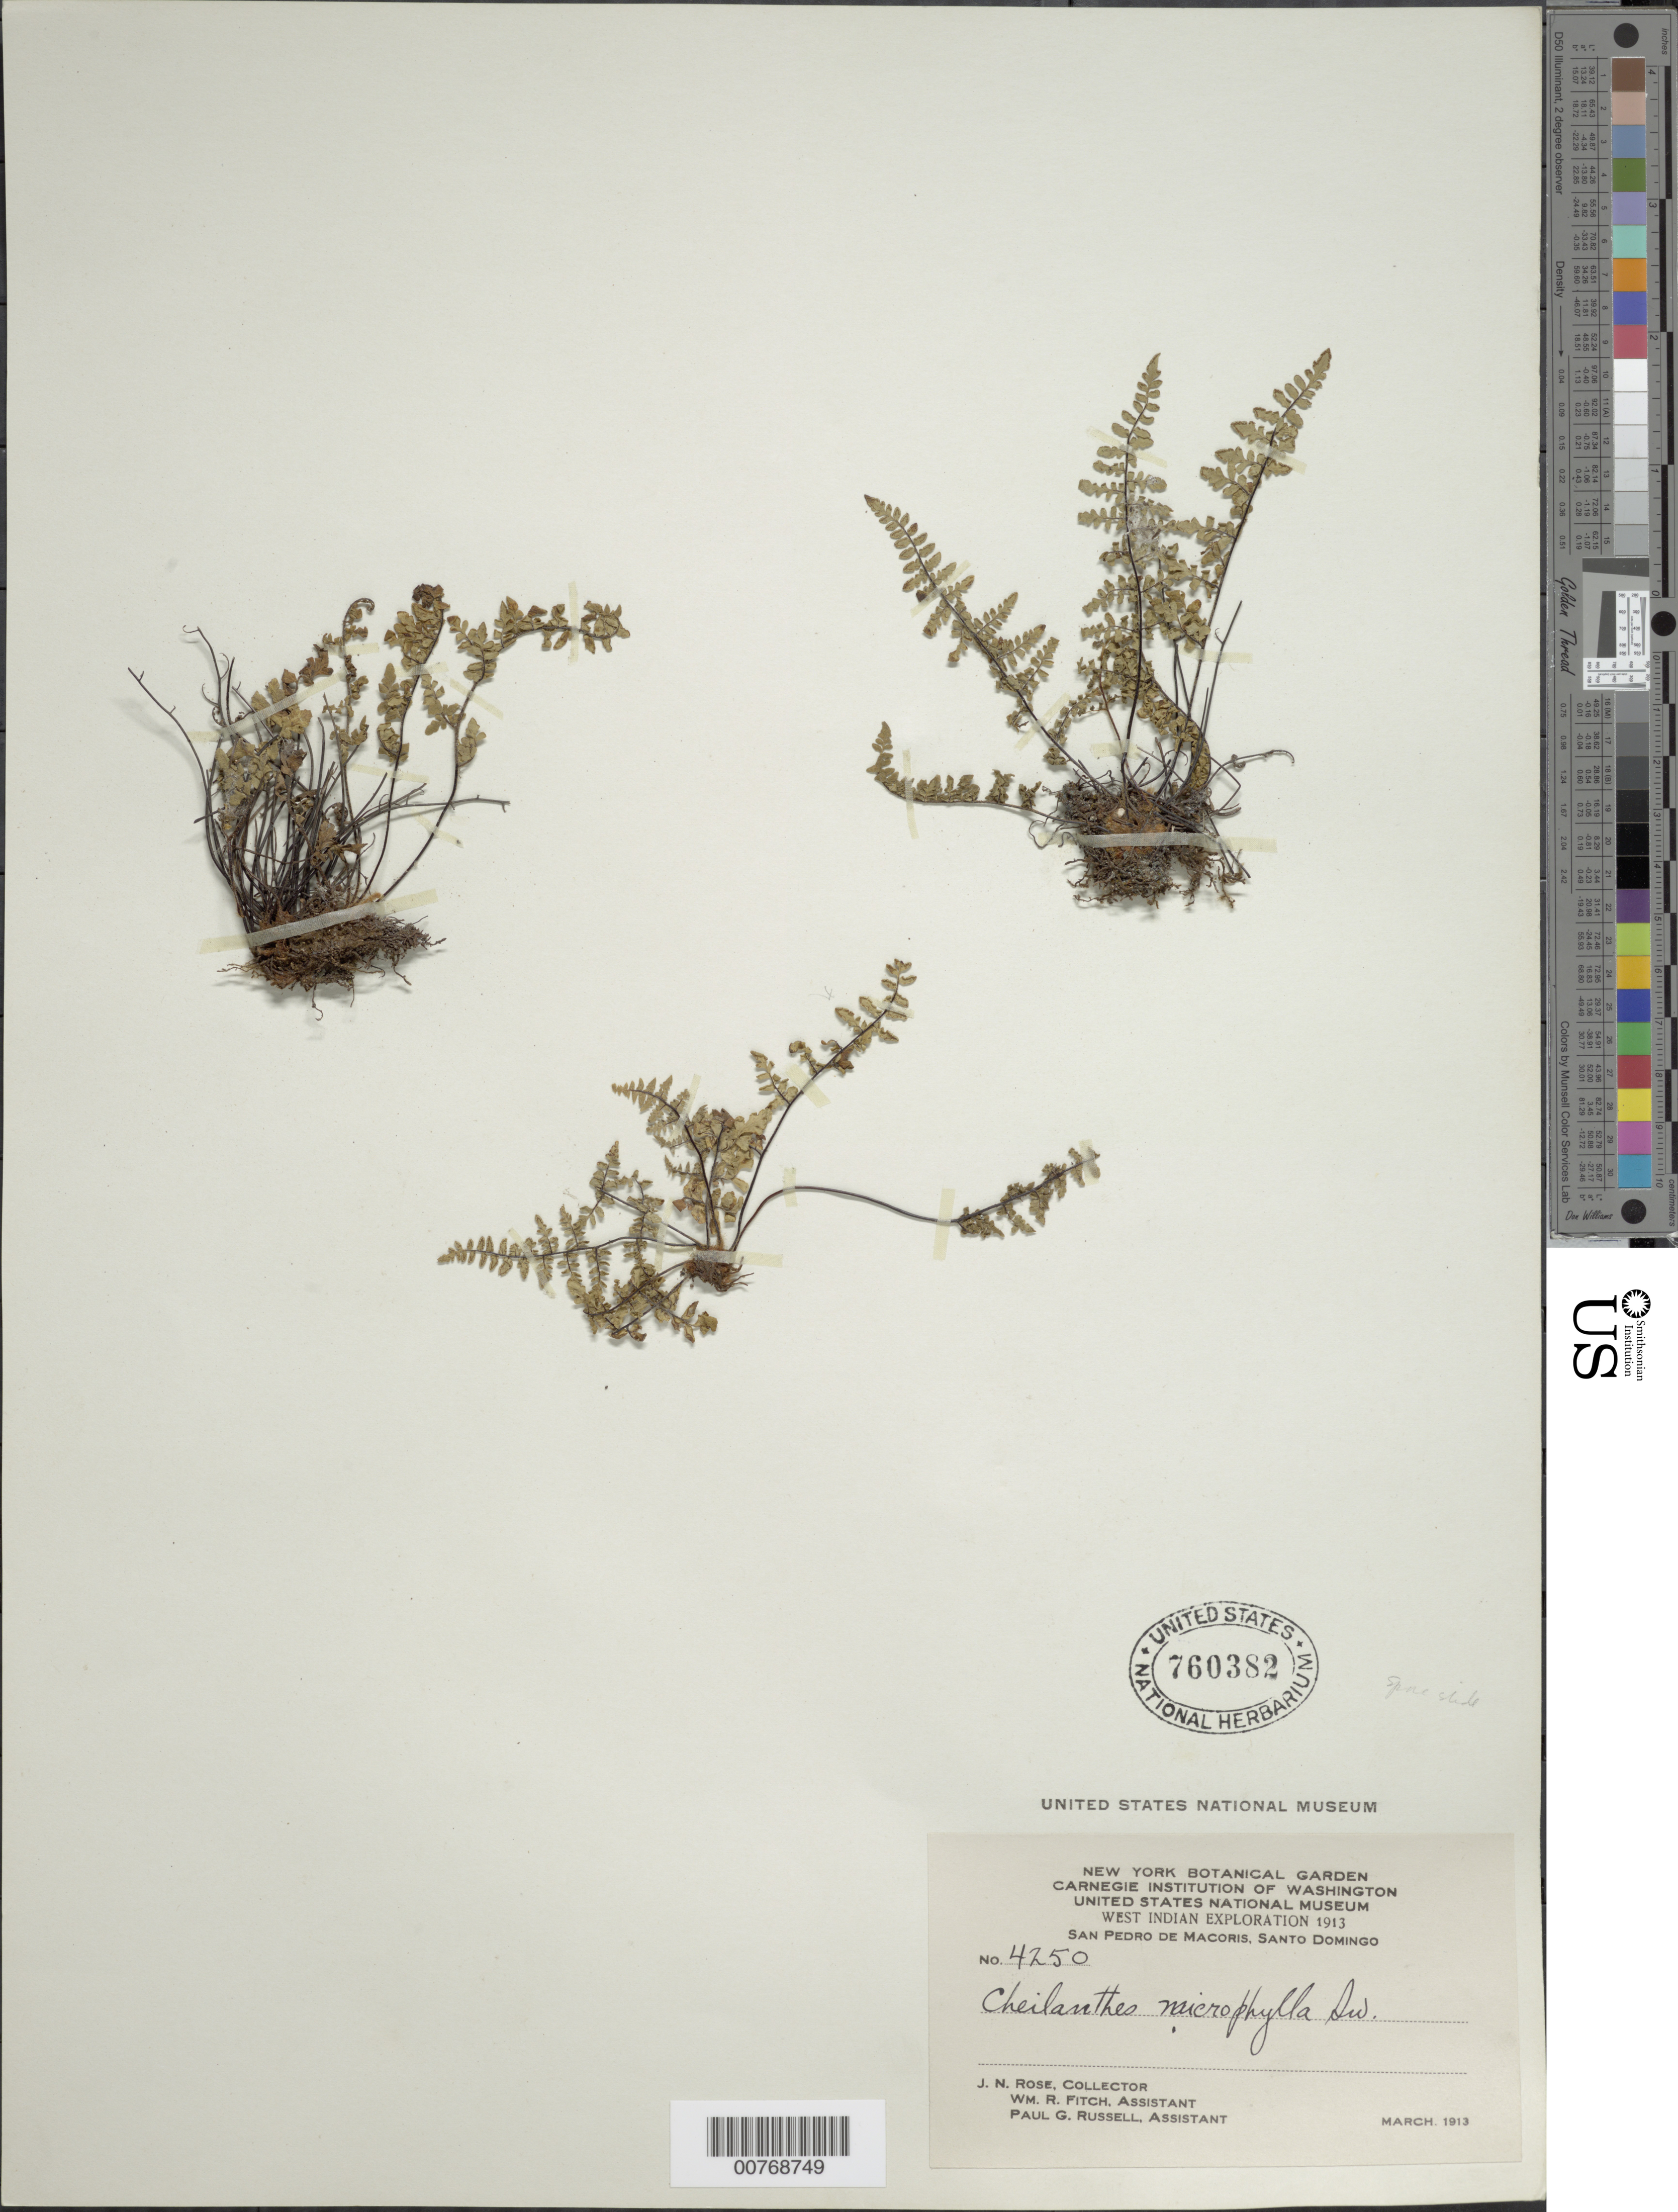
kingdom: Plantae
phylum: Tracheophyta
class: Polypodiopsida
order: Polypodiales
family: Pteridaceae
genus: Myriopteris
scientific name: Myriopteris microphylla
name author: (Sw.) Grusz & Windham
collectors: J. N. Rose, W. R. Fitch & P. G. Russell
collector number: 4250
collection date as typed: Mar 1913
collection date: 1913-03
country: Dominican Republic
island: Hispaniola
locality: San Pedro de Macoris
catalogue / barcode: US 760382